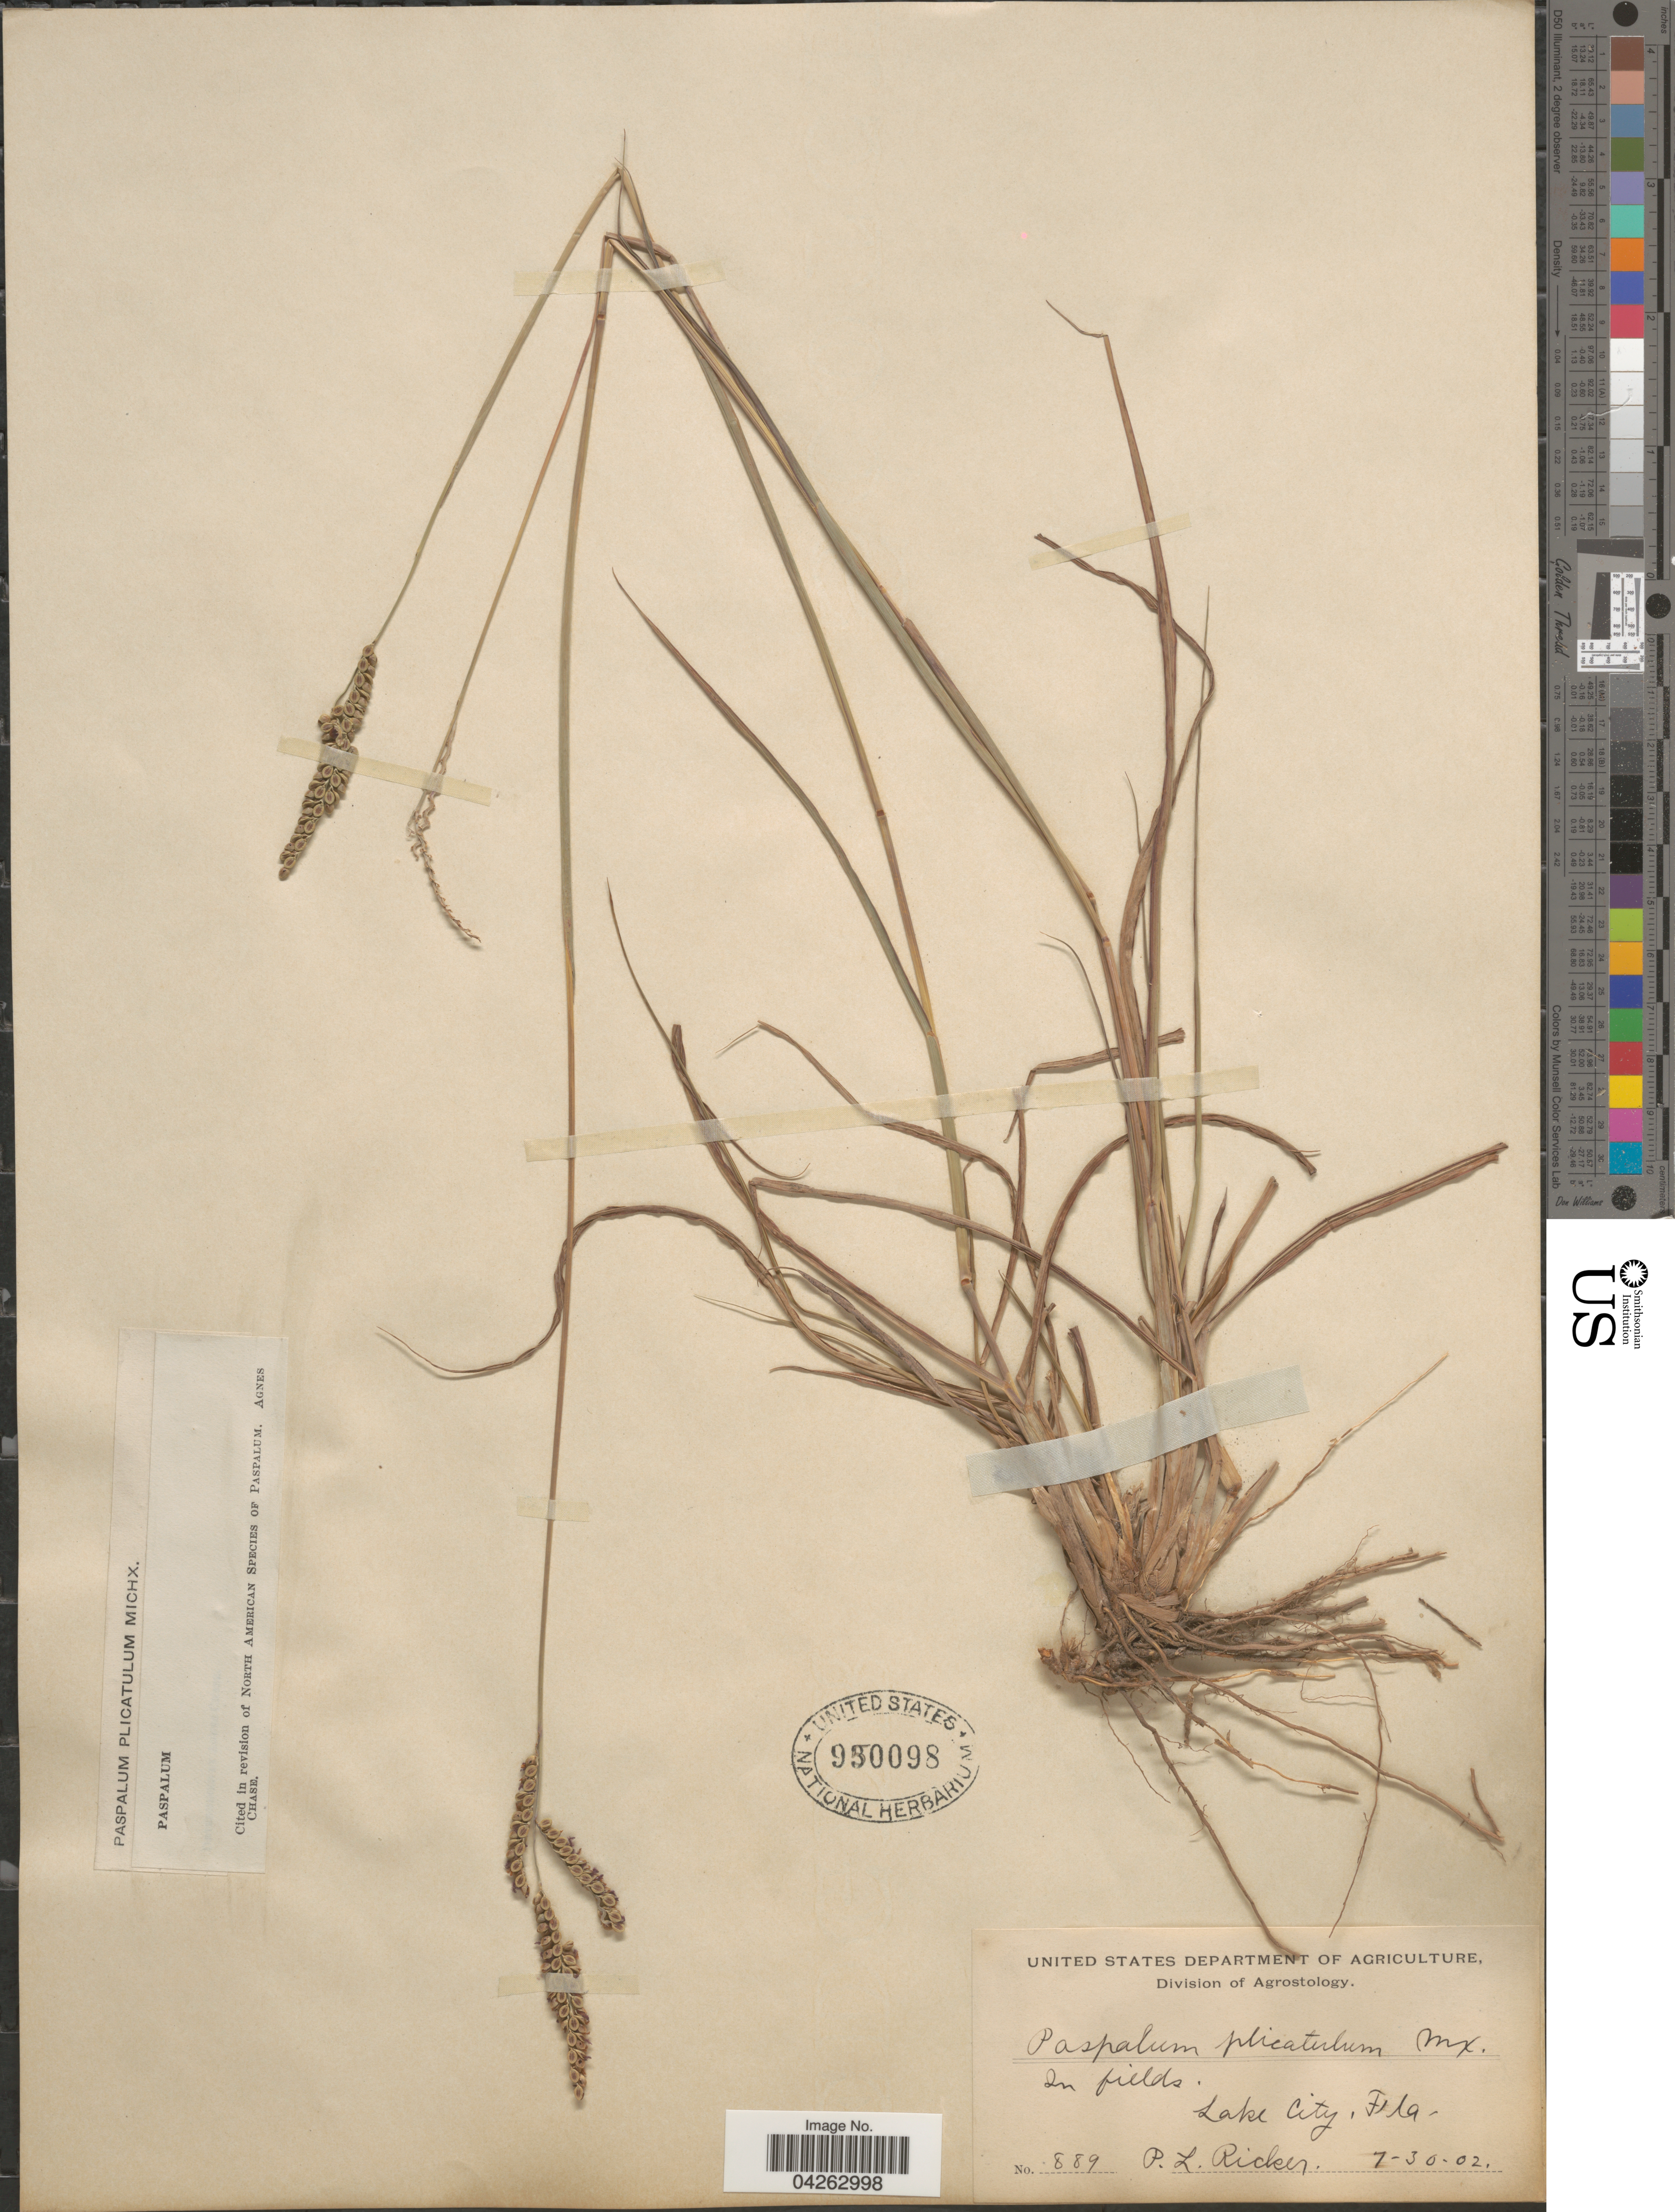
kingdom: Plantae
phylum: Tracheophyta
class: Liliopsida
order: Poales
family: Poaceae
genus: Paspalum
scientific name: Paspalum plicatulum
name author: Michx.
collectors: P. Ricker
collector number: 889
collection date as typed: Transcribed d/m/y: 30/7/2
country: United States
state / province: Florida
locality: Lake City.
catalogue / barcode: US 950098